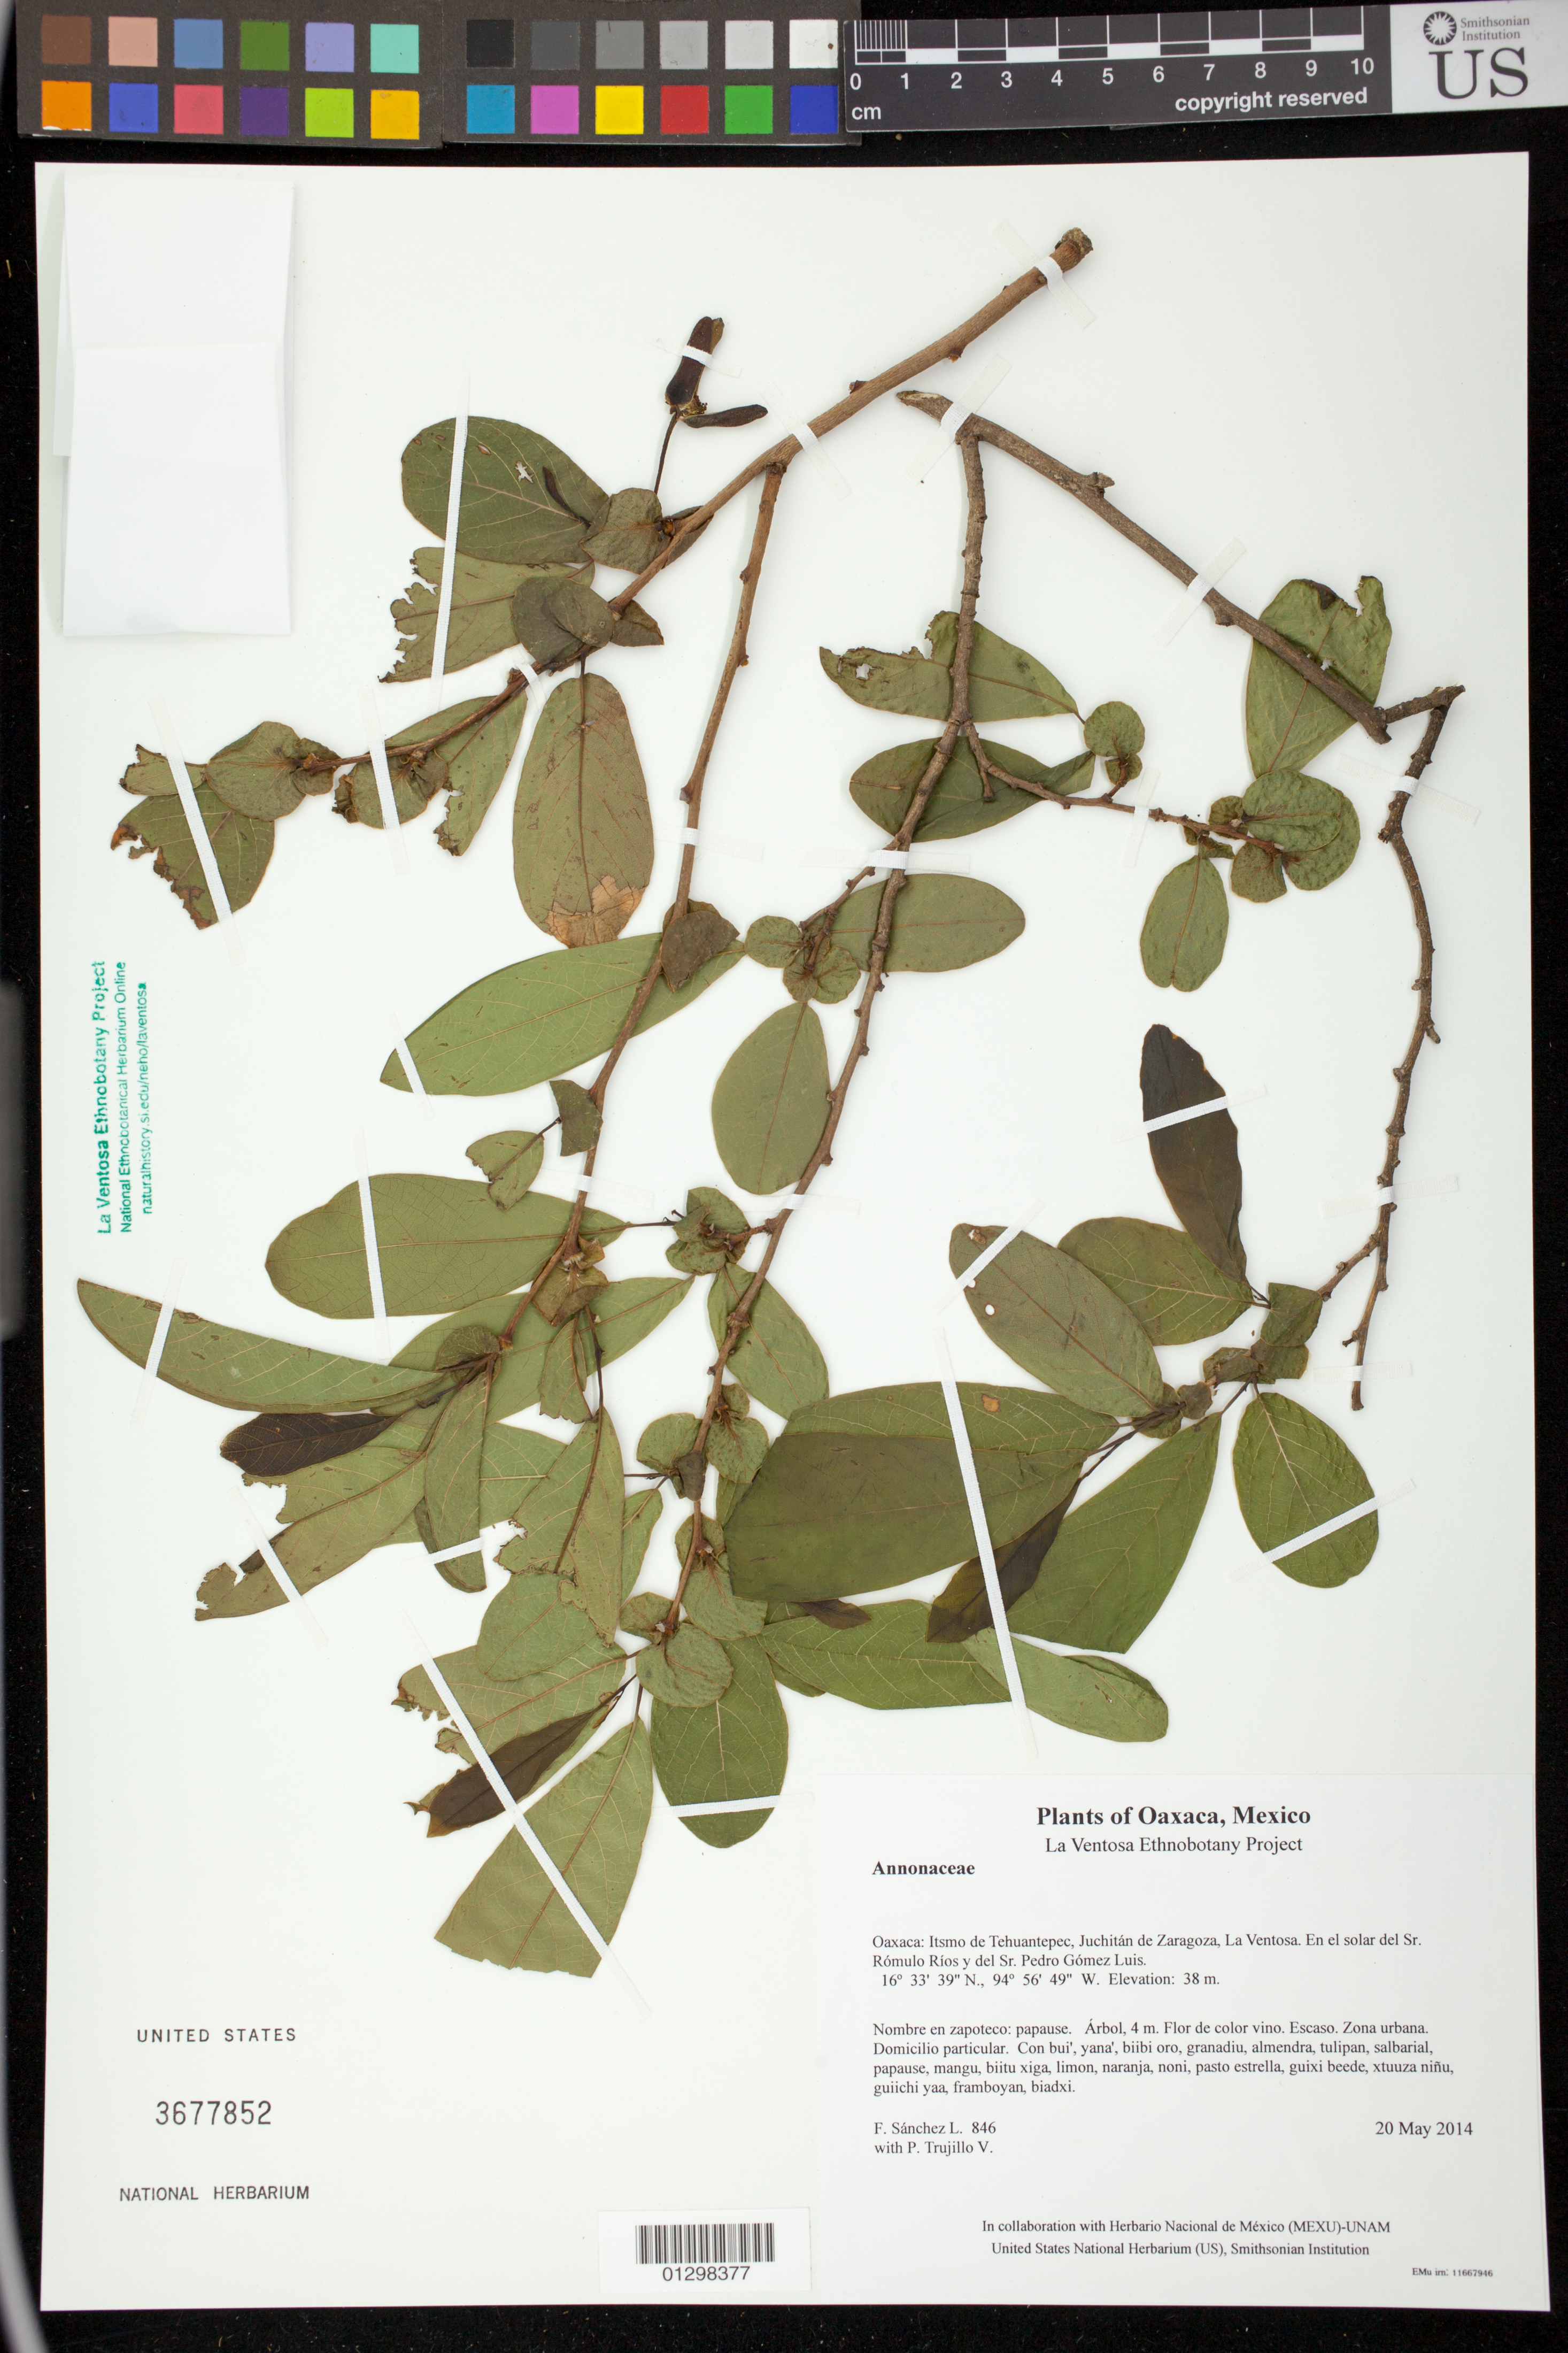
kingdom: Plantae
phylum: Tracheophyta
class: Magnoliopsida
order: Magnoliales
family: Annonaceae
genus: Annona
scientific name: Annona macroprophyllata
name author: Donn. Sm.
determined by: Velasco G., Kenia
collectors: F. Sánchez L. & P. Trujillo V.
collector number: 846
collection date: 2014-05-20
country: Mexico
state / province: Oaxaca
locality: Itsmo de Tehuantepec, Juchitán de Zaragoza, La Ventosa. En el solar del Sr. Rómulo Ríos y del Sr. Pedro Gómez Luis.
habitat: Zona urbana. Domicilio particular.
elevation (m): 38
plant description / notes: JEBOT, MEXU, SERO, US; Yaga. 4 m. Guie' naxiña' nacahui. Huaxie'.; papause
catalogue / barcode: US 3677852